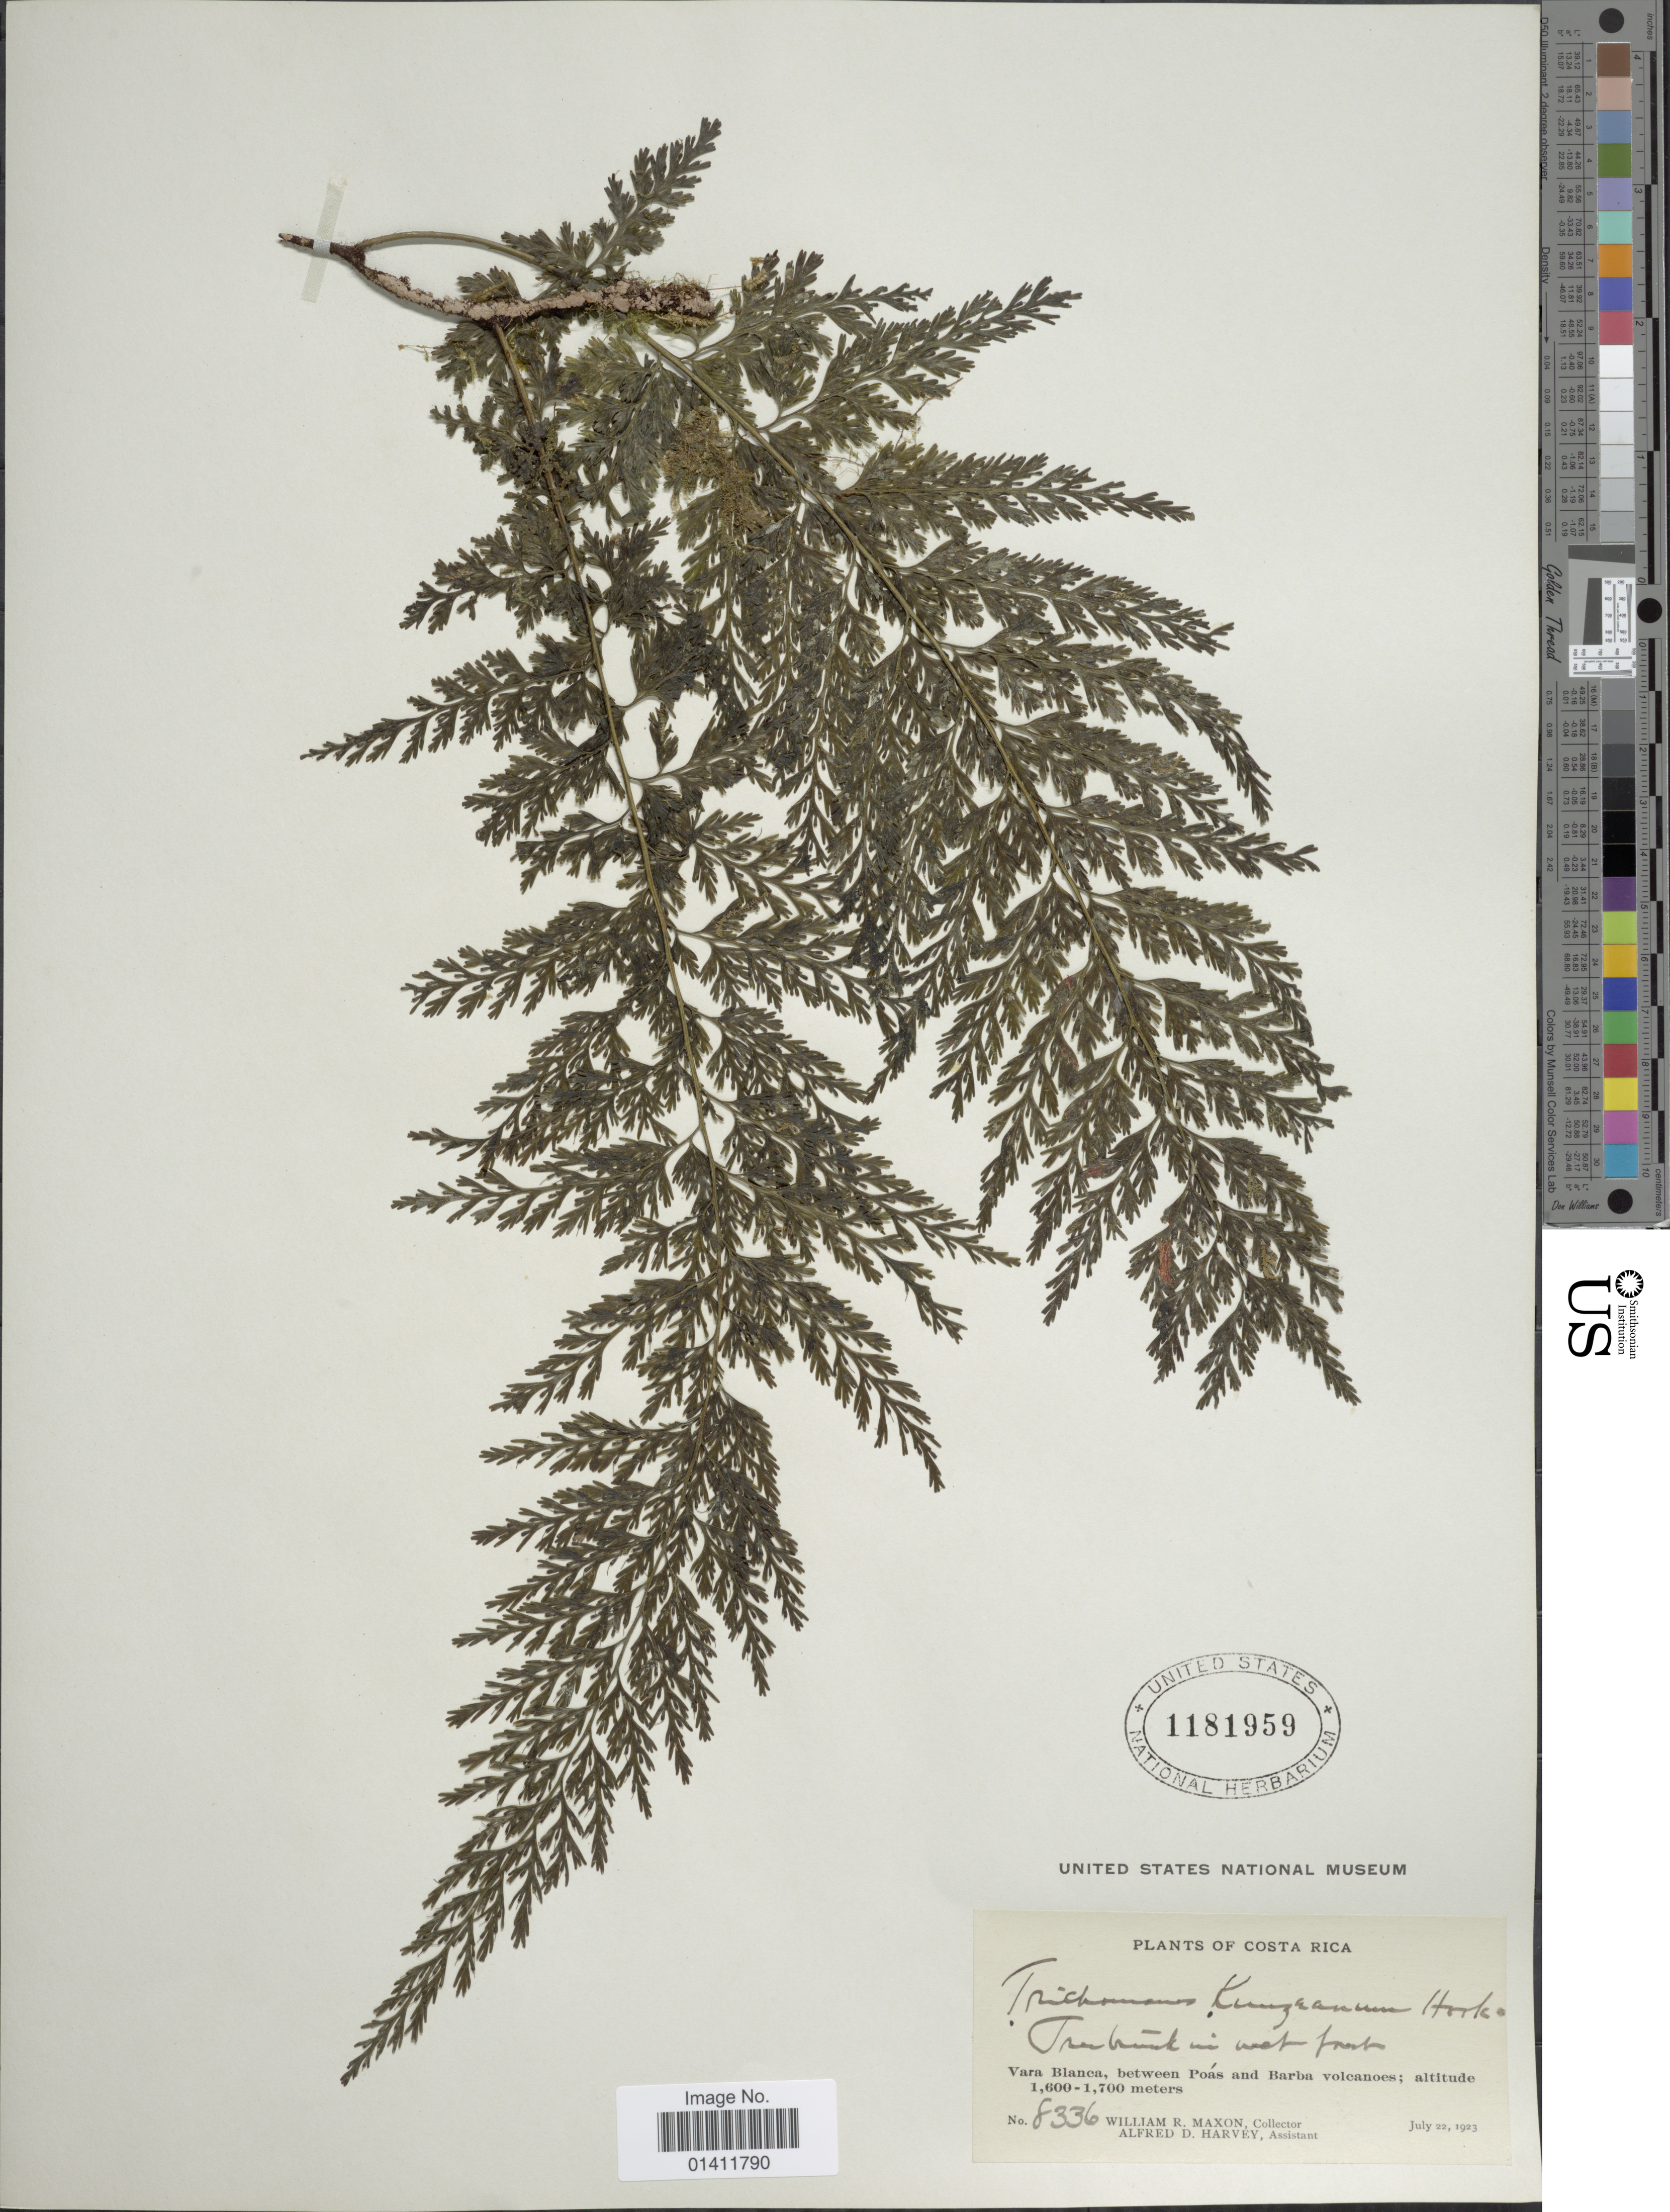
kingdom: Plantae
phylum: Tracheophyta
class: Polypodiopsida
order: Hymenophyllales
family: Hymenophyllaceae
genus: Vandenboschia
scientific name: Vandenboschia radicans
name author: (Sw.) Copel.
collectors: W. R. Maxon & A. D. Harvey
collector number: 8336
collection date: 1923-07-22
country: Costa Rica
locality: Vara Blanca, between Poas and Barba volcanoes.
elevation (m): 1600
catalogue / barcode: US 1181959